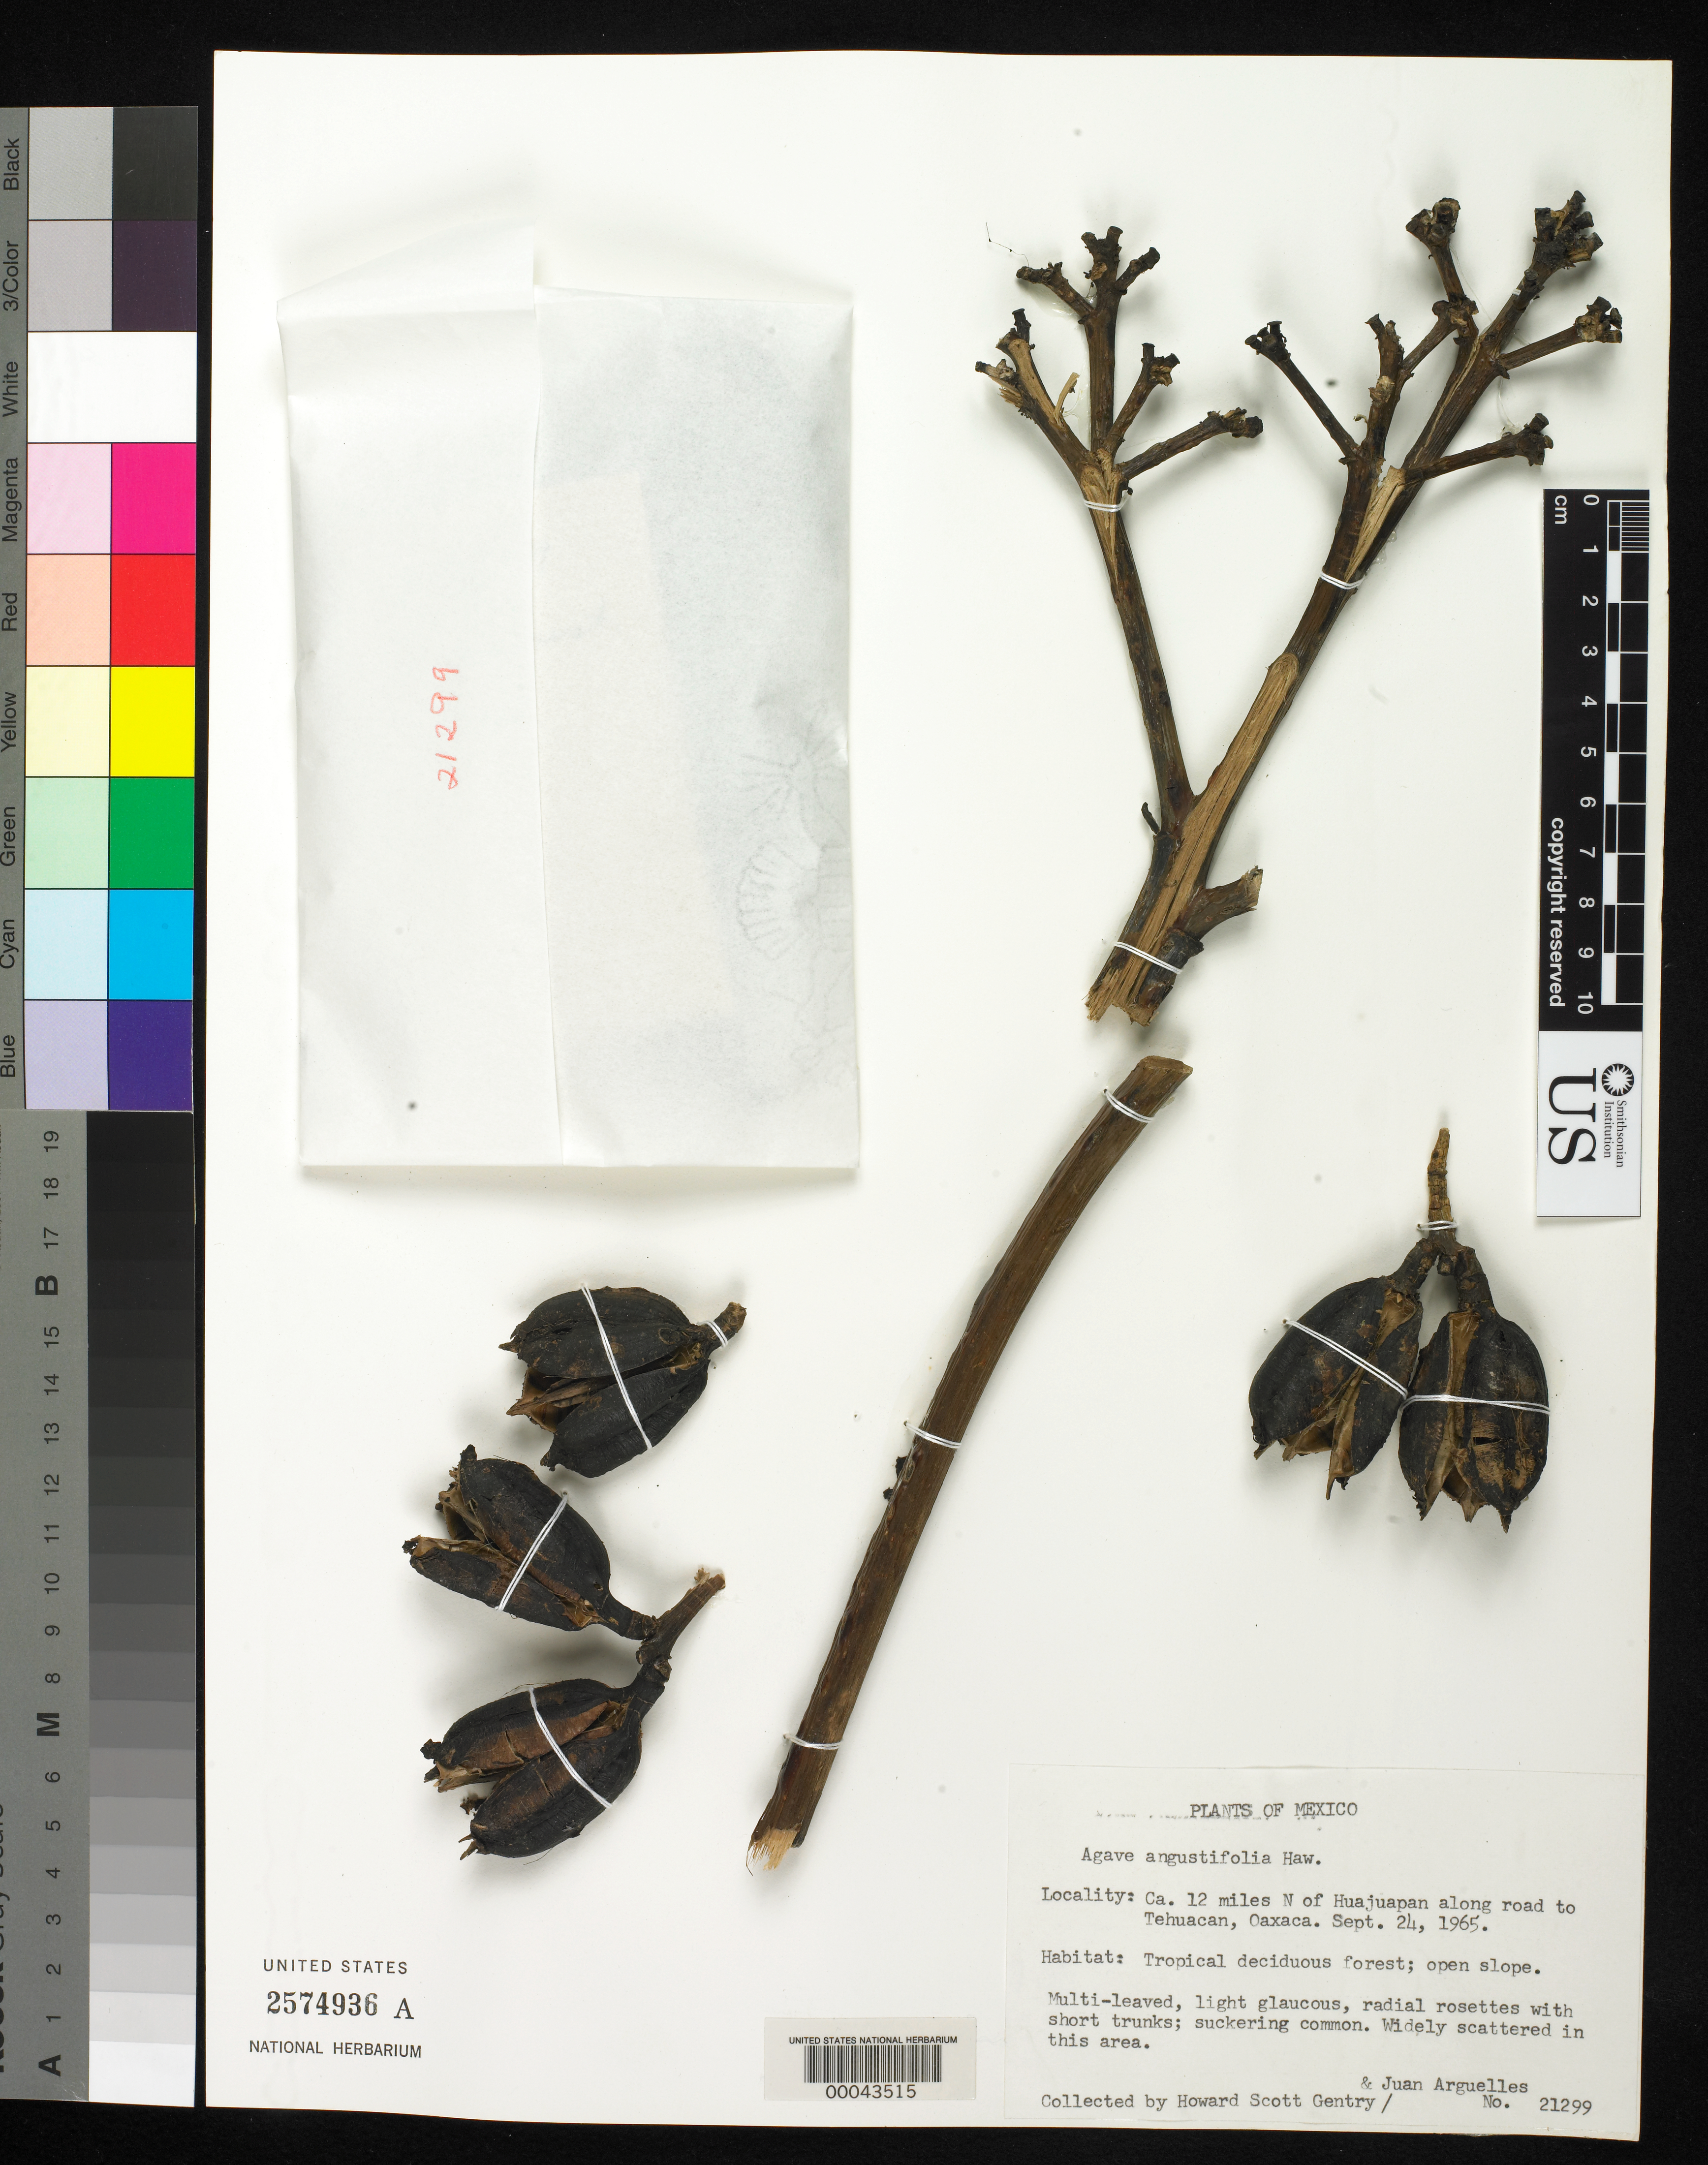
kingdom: Plantae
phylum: Tracheophyta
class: Liliopsida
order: Asparagales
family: Asparagaceae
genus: Agave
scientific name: Agave angustifolia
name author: Haw.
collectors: H. S. Gentry & J. Arguelles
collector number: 21299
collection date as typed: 24 Sep 1965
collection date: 1965-09-24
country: Mexico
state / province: Oaxaca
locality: Ca 12 mi N of Huajuapan along road to Tehuacan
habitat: Tropical deciduous forest; open slope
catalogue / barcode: US 2574936A